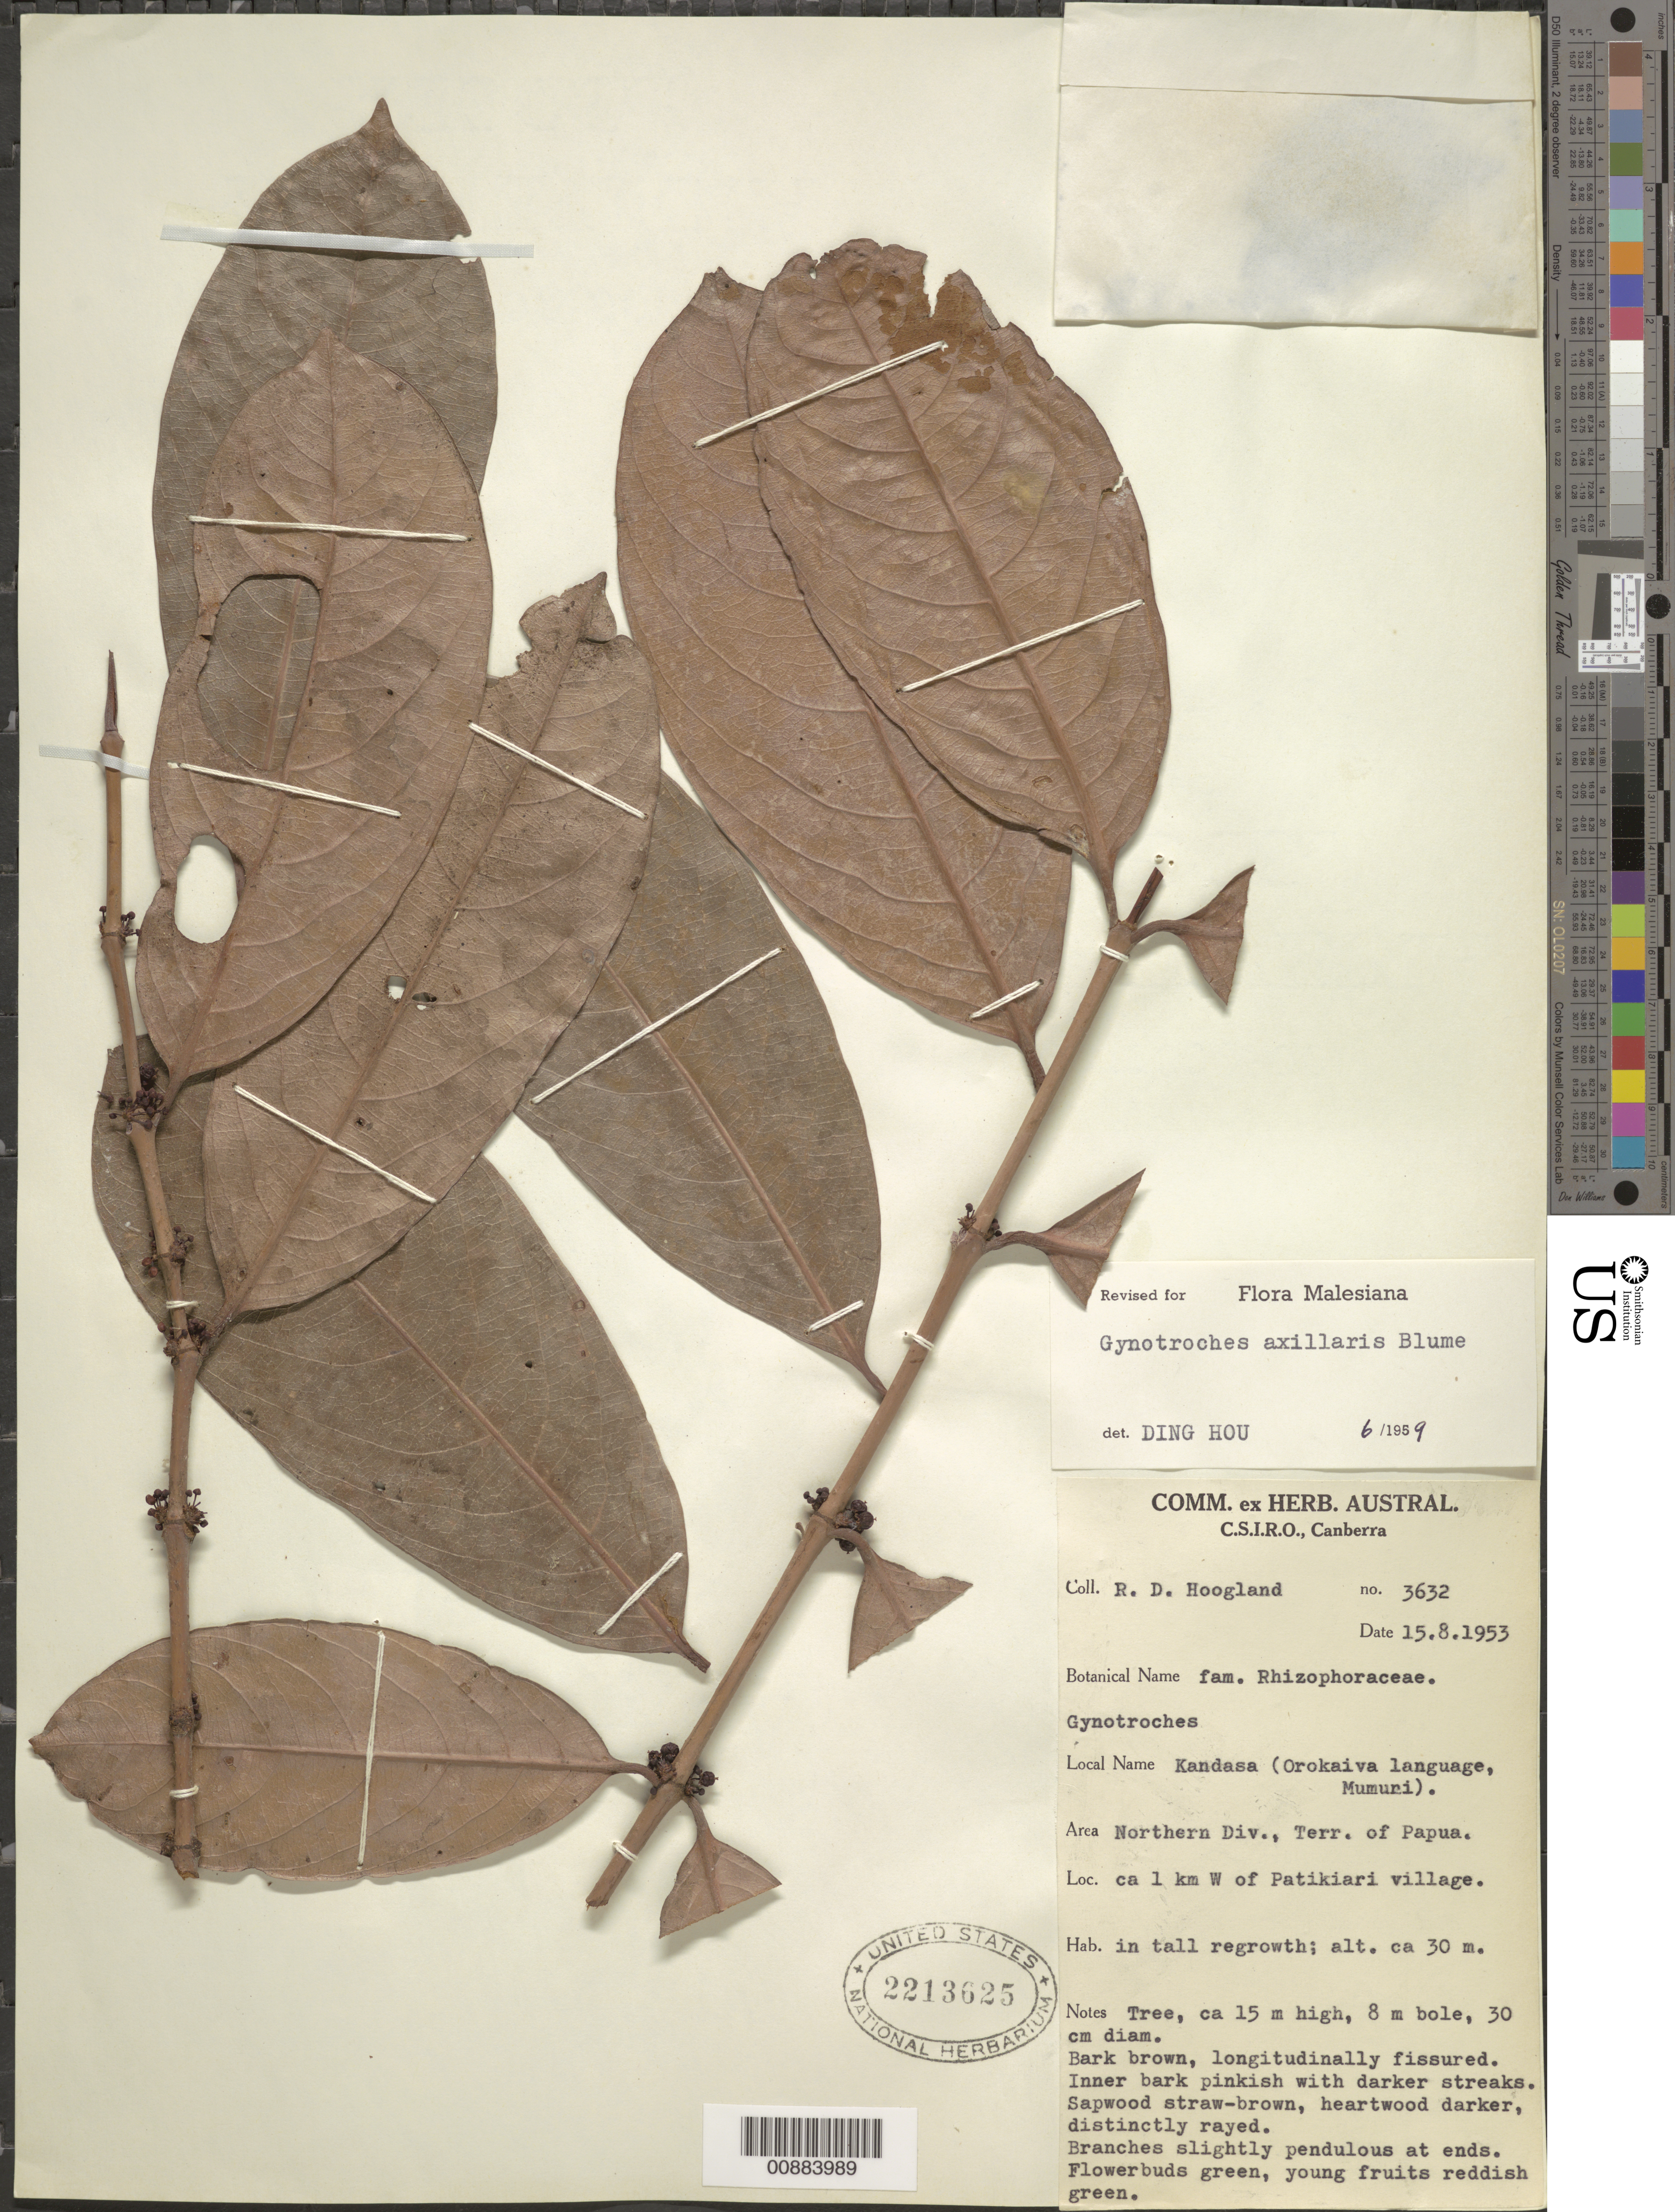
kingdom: Plantae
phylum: Tracheophyta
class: Magnoliopsida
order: Malpighiales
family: Rhizophoraceae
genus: Gynotroches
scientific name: Gynotroches axillaris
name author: Blume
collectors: R. D. Hoogland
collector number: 3632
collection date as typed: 15 Aug 1953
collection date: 1953-08-15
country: Papua New Guinea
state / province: Northern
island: New Guinea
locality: ca 1 km W of Patikiari village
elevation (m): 30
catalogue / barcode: US 2213625